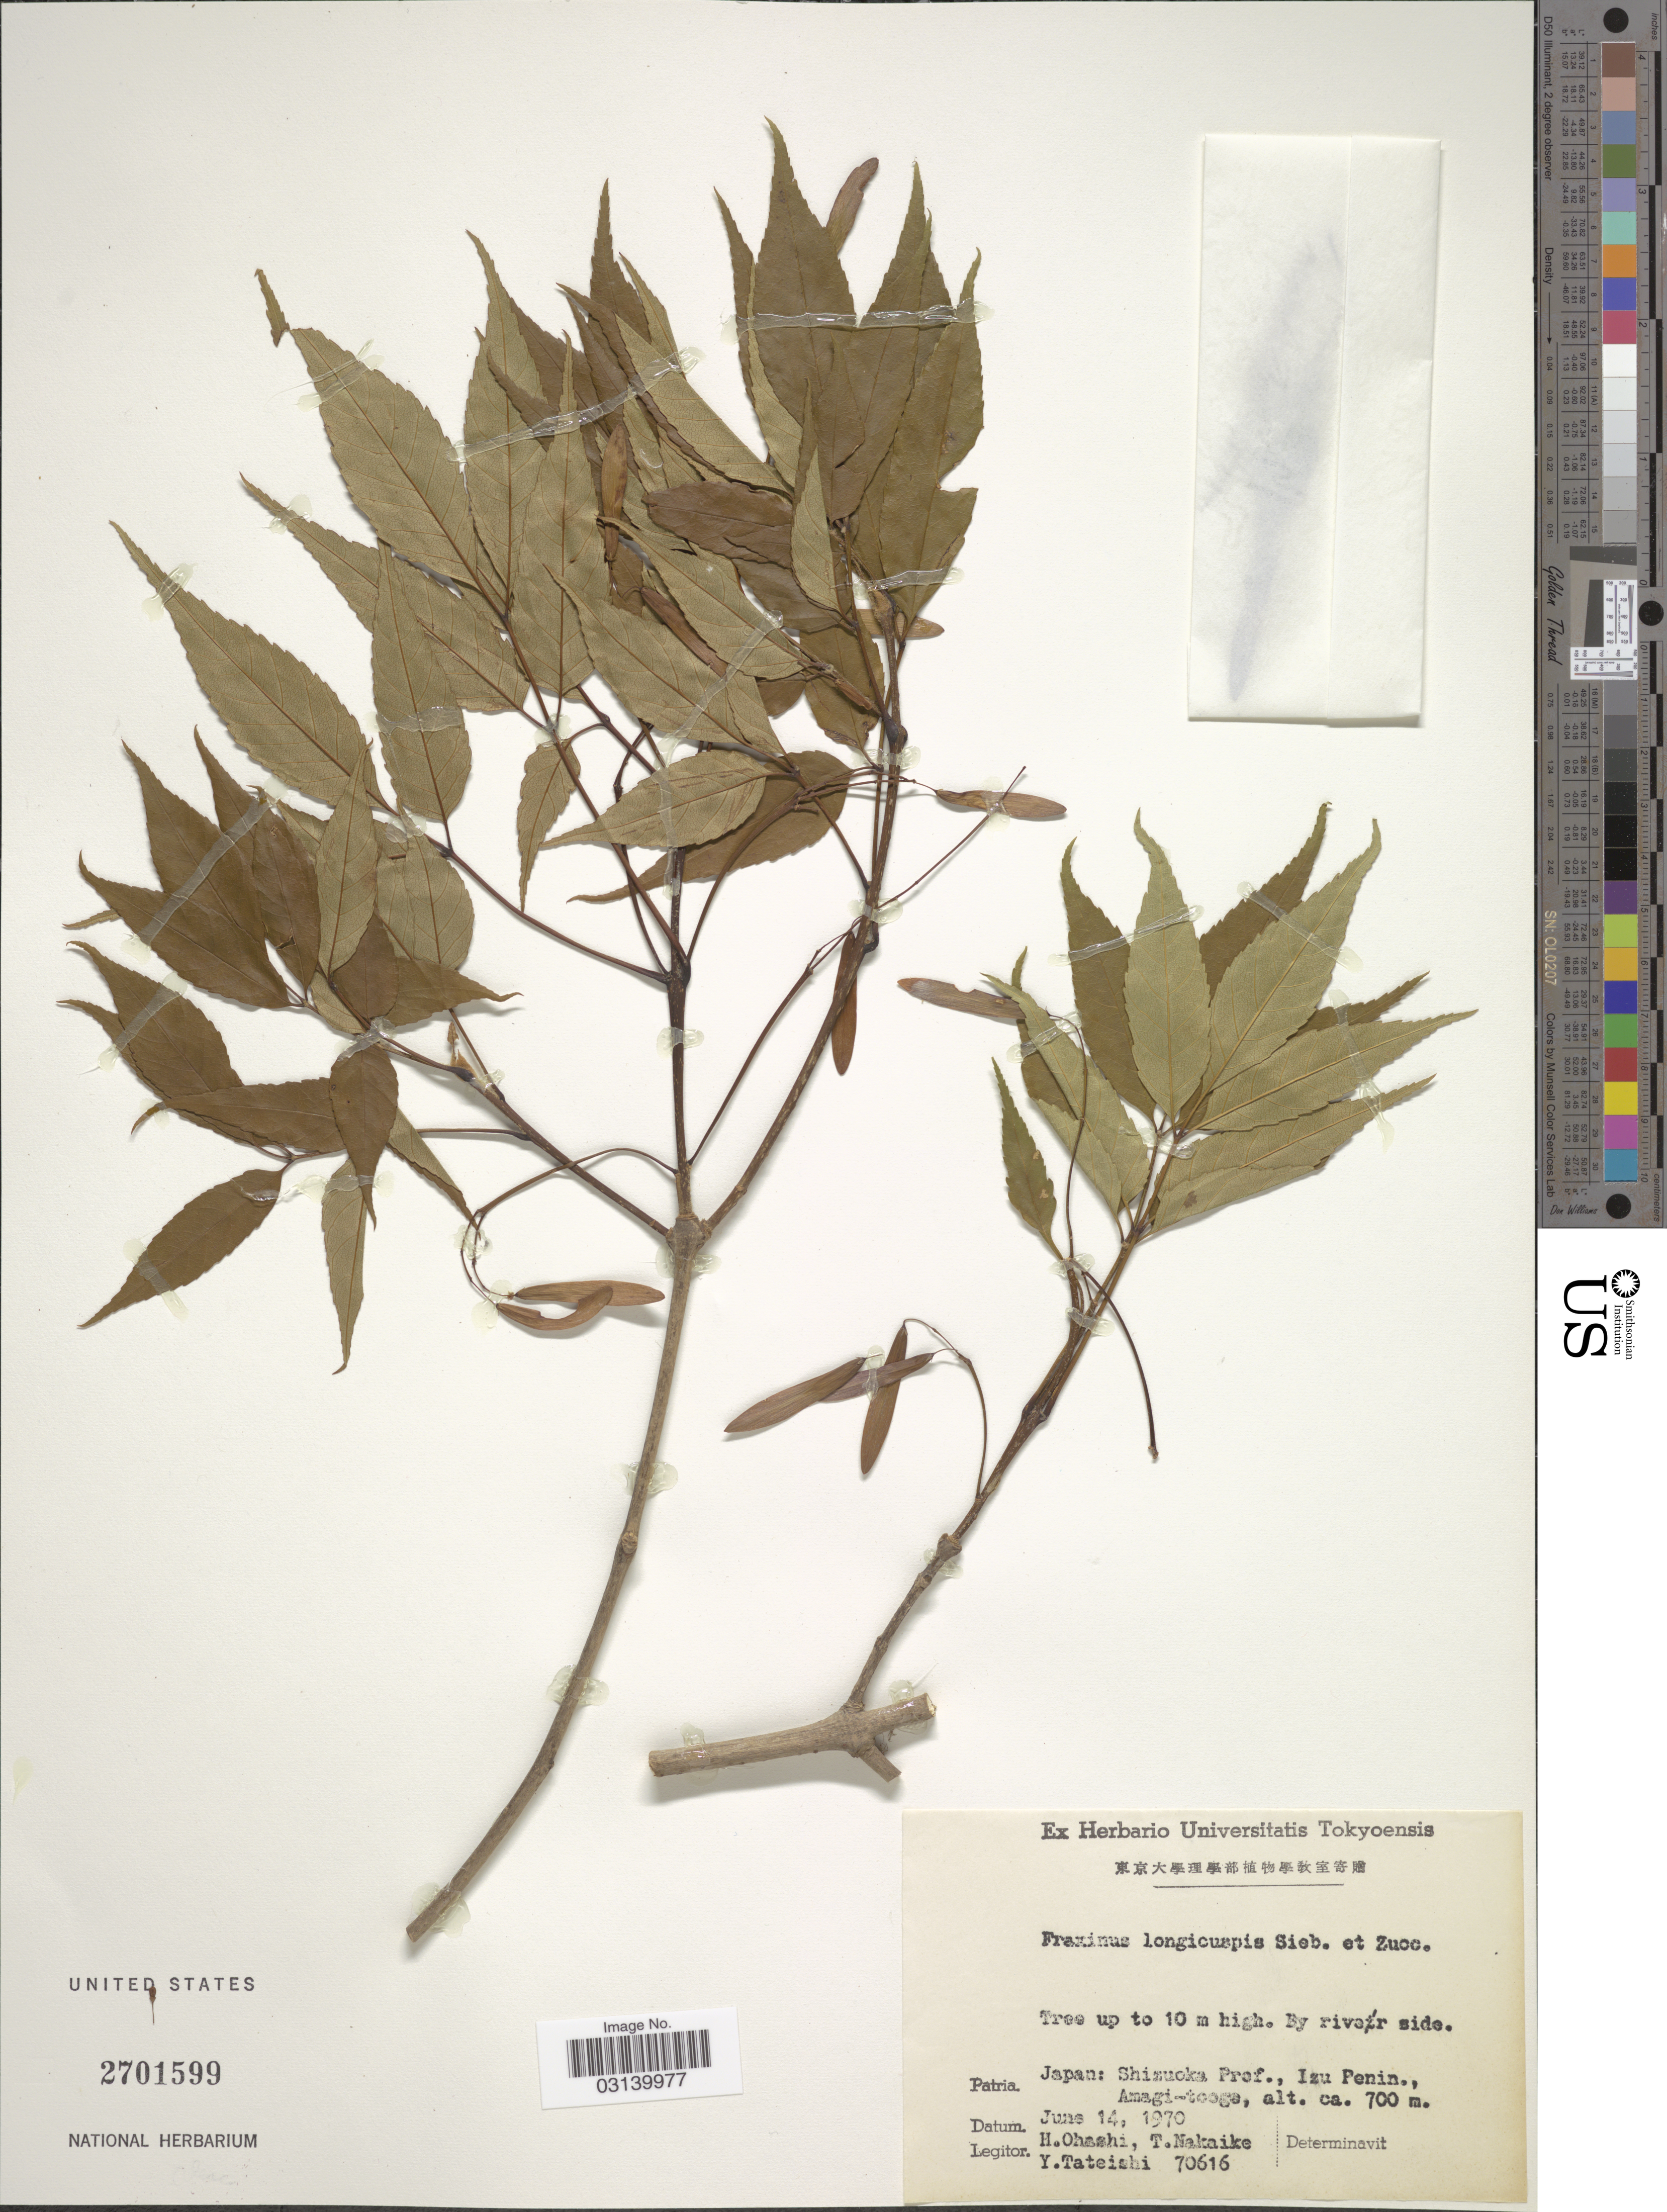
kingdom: Plantae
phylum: Tracheophyta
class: Magnoliopsida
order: Lamiales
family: Oleaceae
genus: Fraxinus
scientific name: Fraxinus longicuspis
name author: Siebold & Zucc.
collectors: H. Ohashi, T. Nakaike & Y. Tateishi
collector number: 70616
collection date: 1970-06-14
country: Japan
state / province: Sizuoka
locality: Shizuoka Pref., Izu Penin., Amagi-tooge.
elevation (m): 700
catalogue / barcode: US 2701599